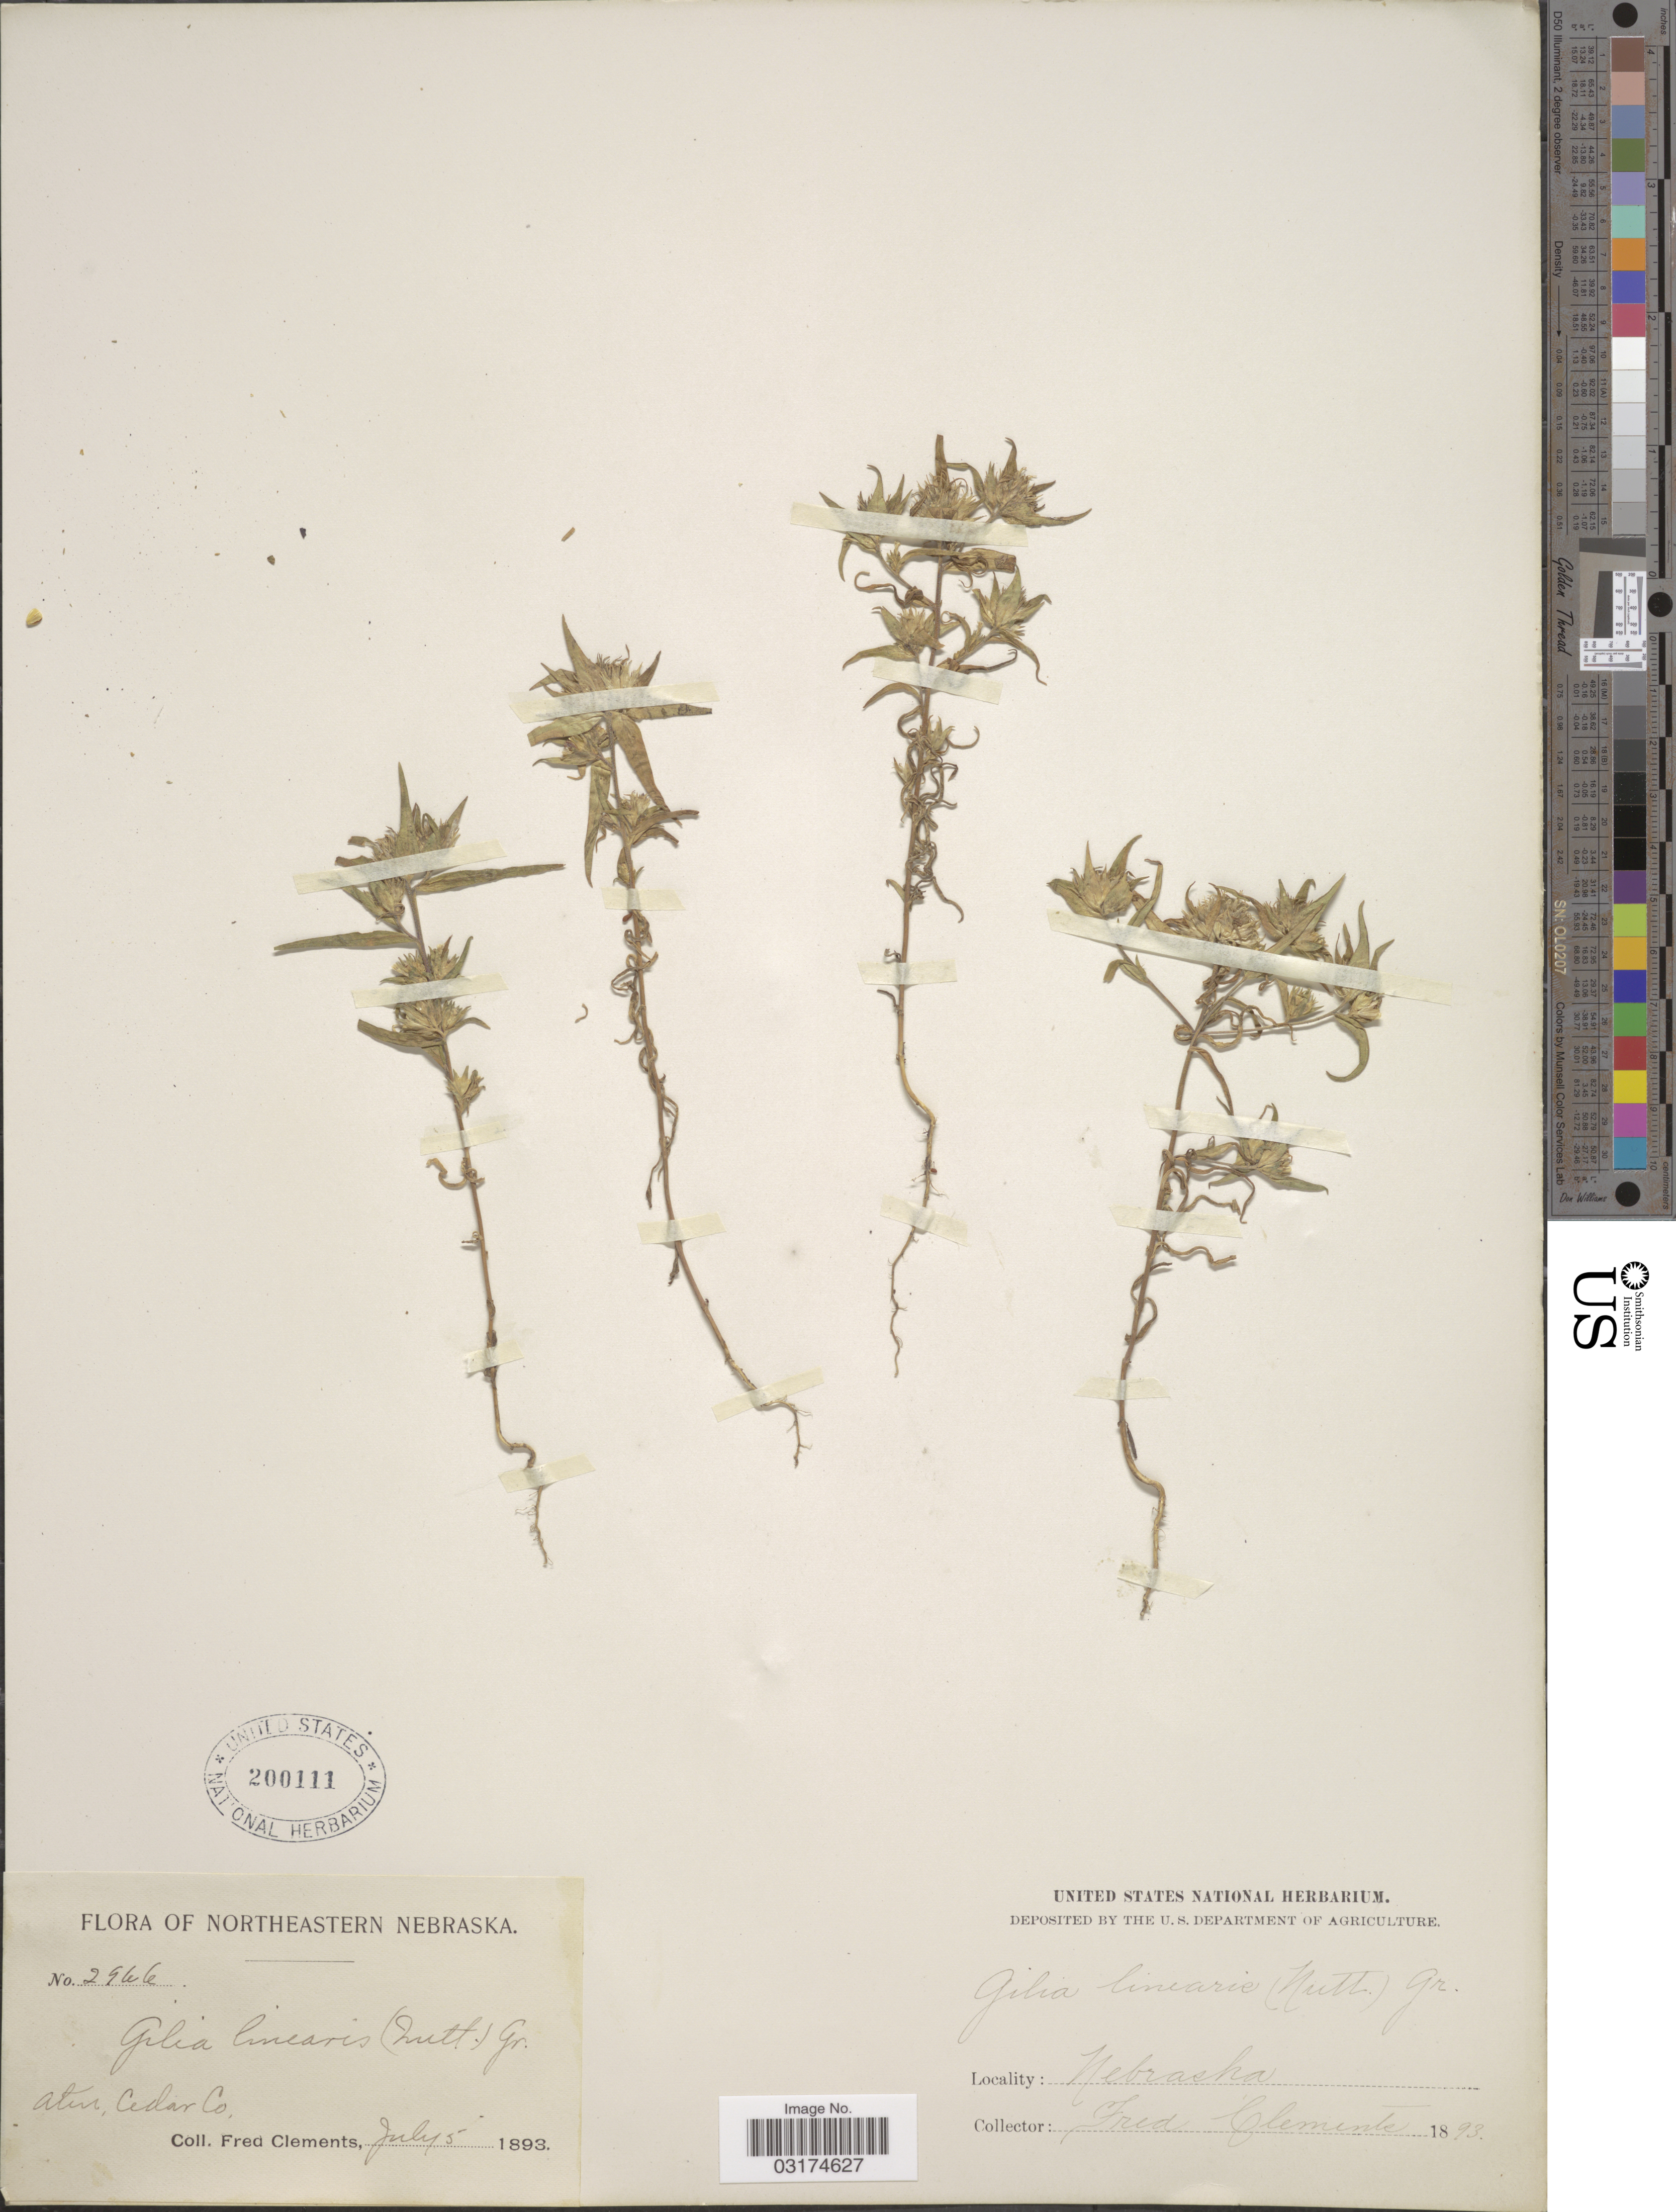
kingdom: Plantae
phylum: Tracheophyta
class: Magnoliopsida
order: Ericales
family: Polemoniaceae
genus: Collomia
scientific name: Collomia linearis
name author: Nutt.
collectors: F. Clements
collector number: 2966*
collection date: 1893-07-05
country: United States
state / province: Nebraska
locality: Northeastern Nebraska. Aten, Cedar Co.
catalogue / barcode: US 200111